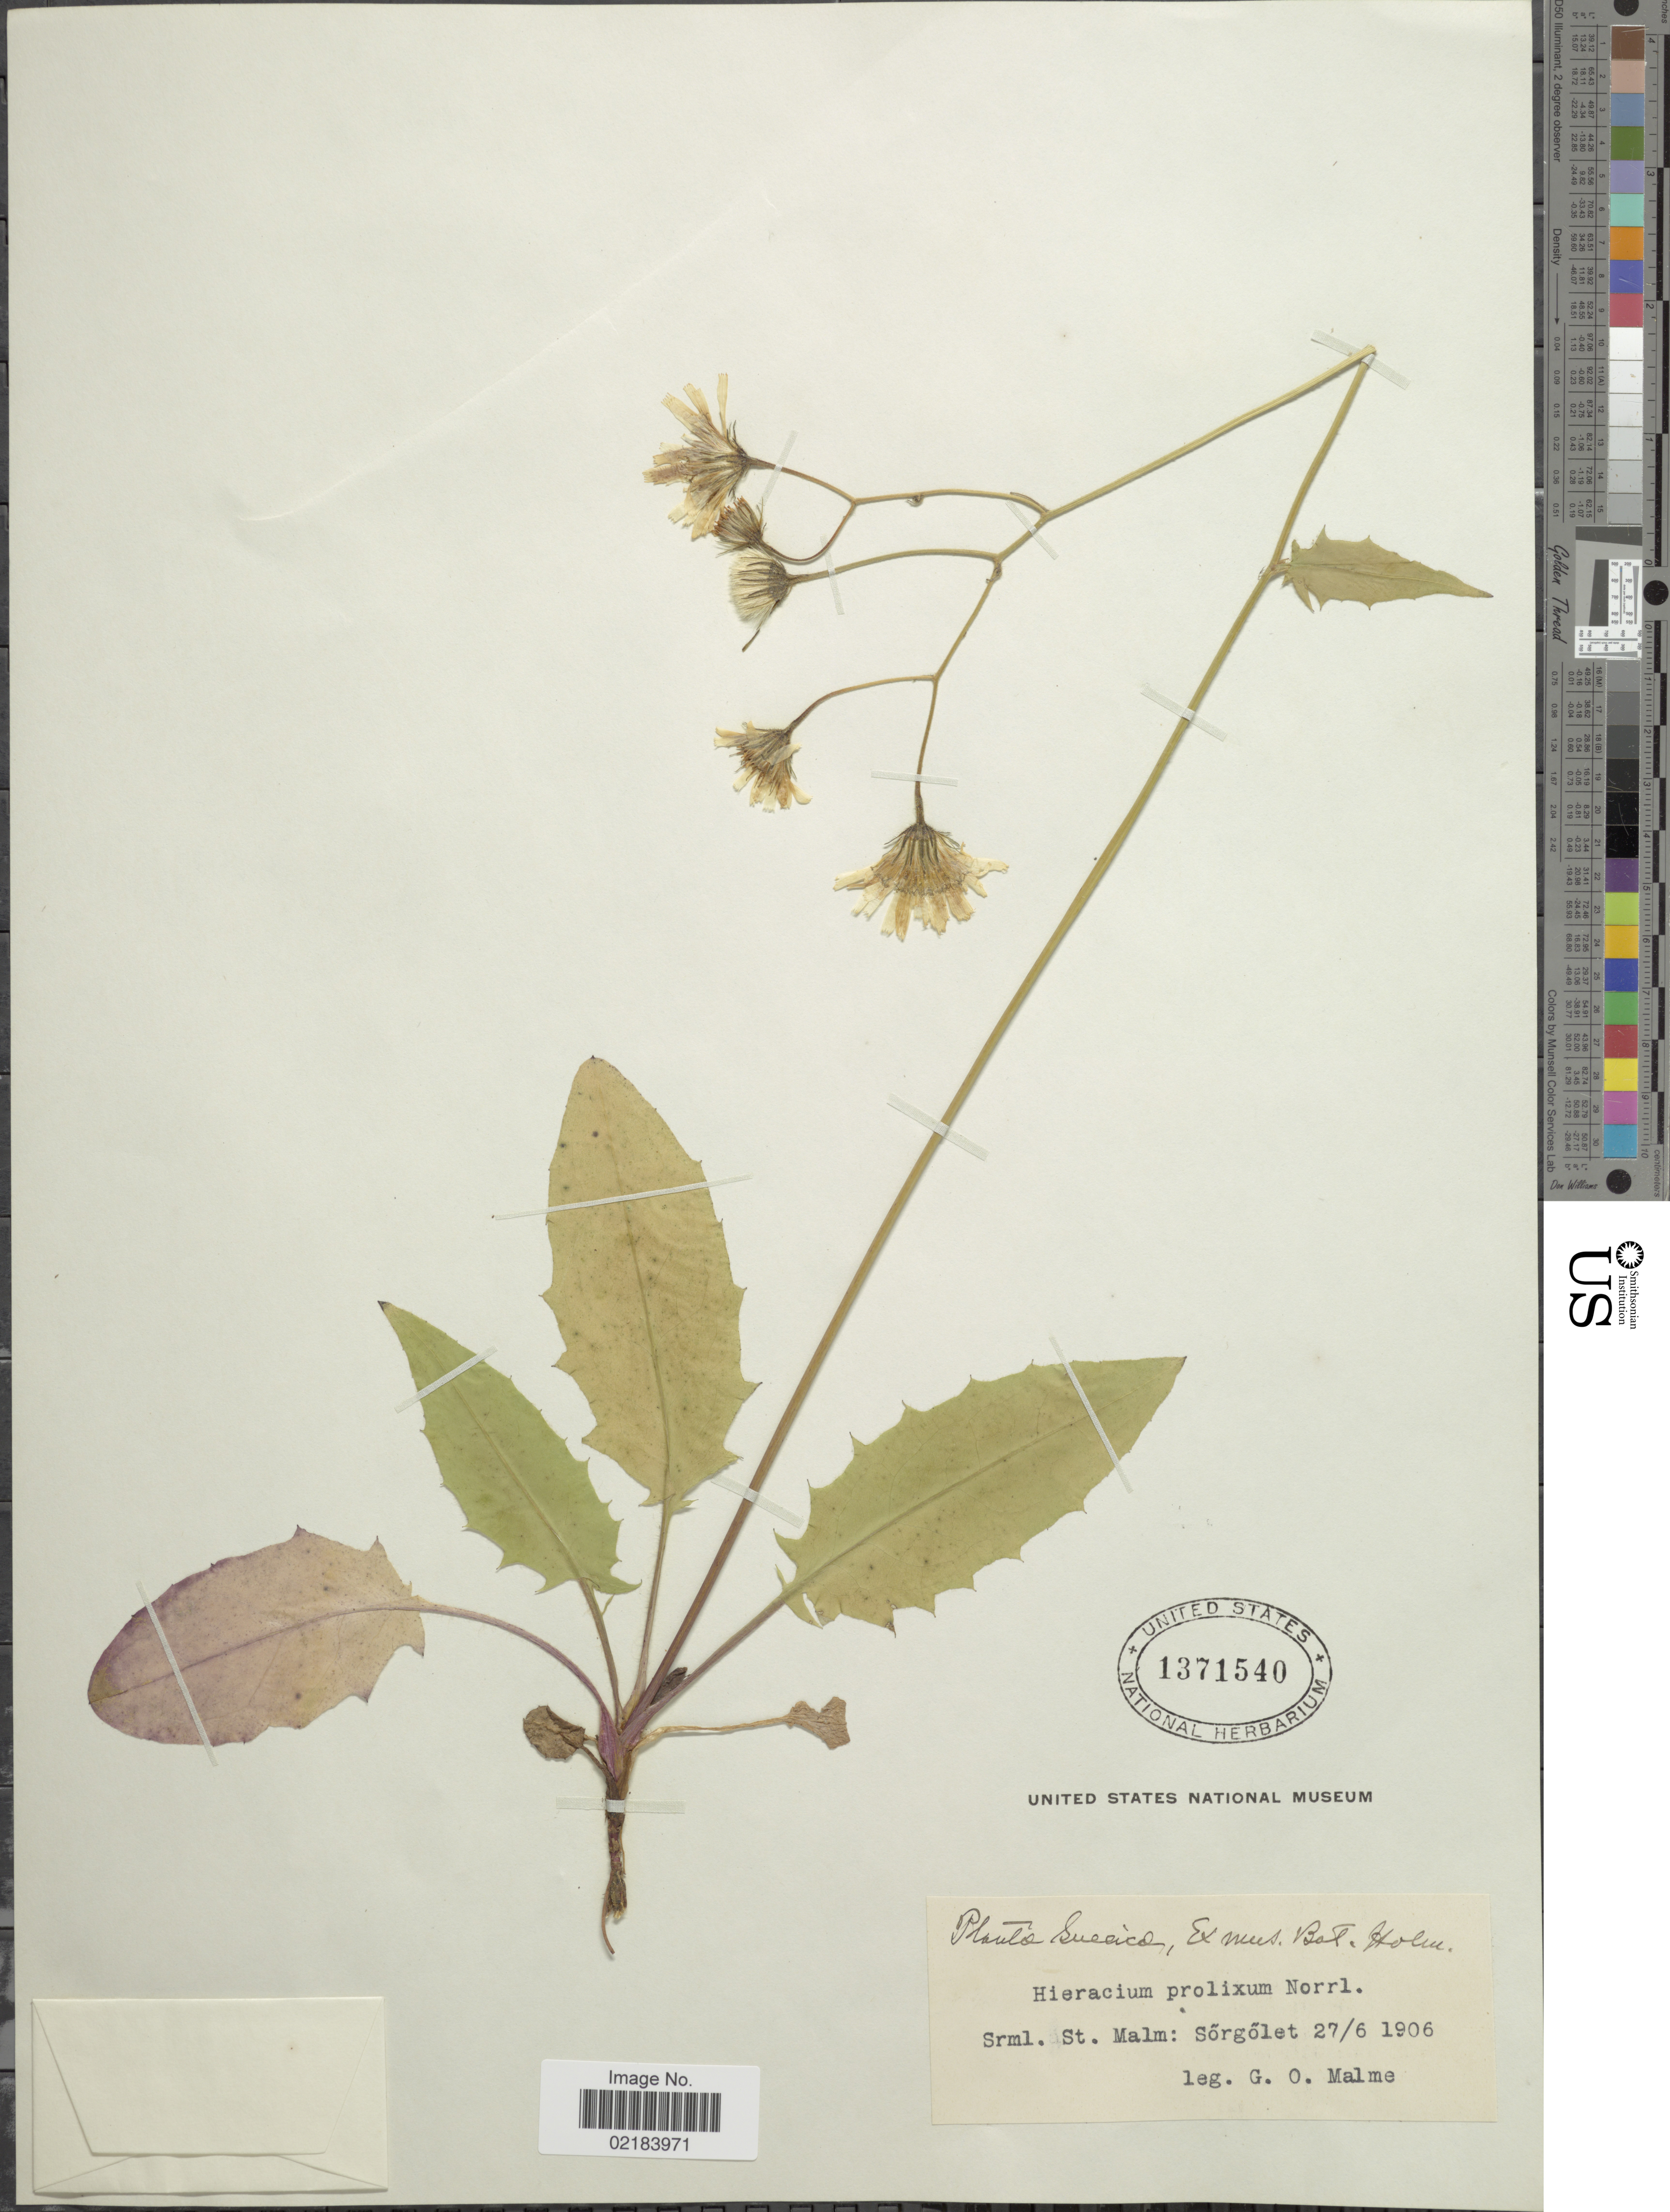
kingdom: Plantae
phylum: Tracheophyta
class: Magnoliopsida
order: Asterales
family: Asteraceae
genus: Hieracium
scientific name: Hieracium bifidum subsp. submaculosum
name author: (Dahlst.) Zahn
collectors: G. O. A. Malme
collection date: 1906-06-27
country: Sweden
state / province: Sodermanland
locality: Srml. St. Malm: Sorgolet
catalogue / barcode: US 1371540